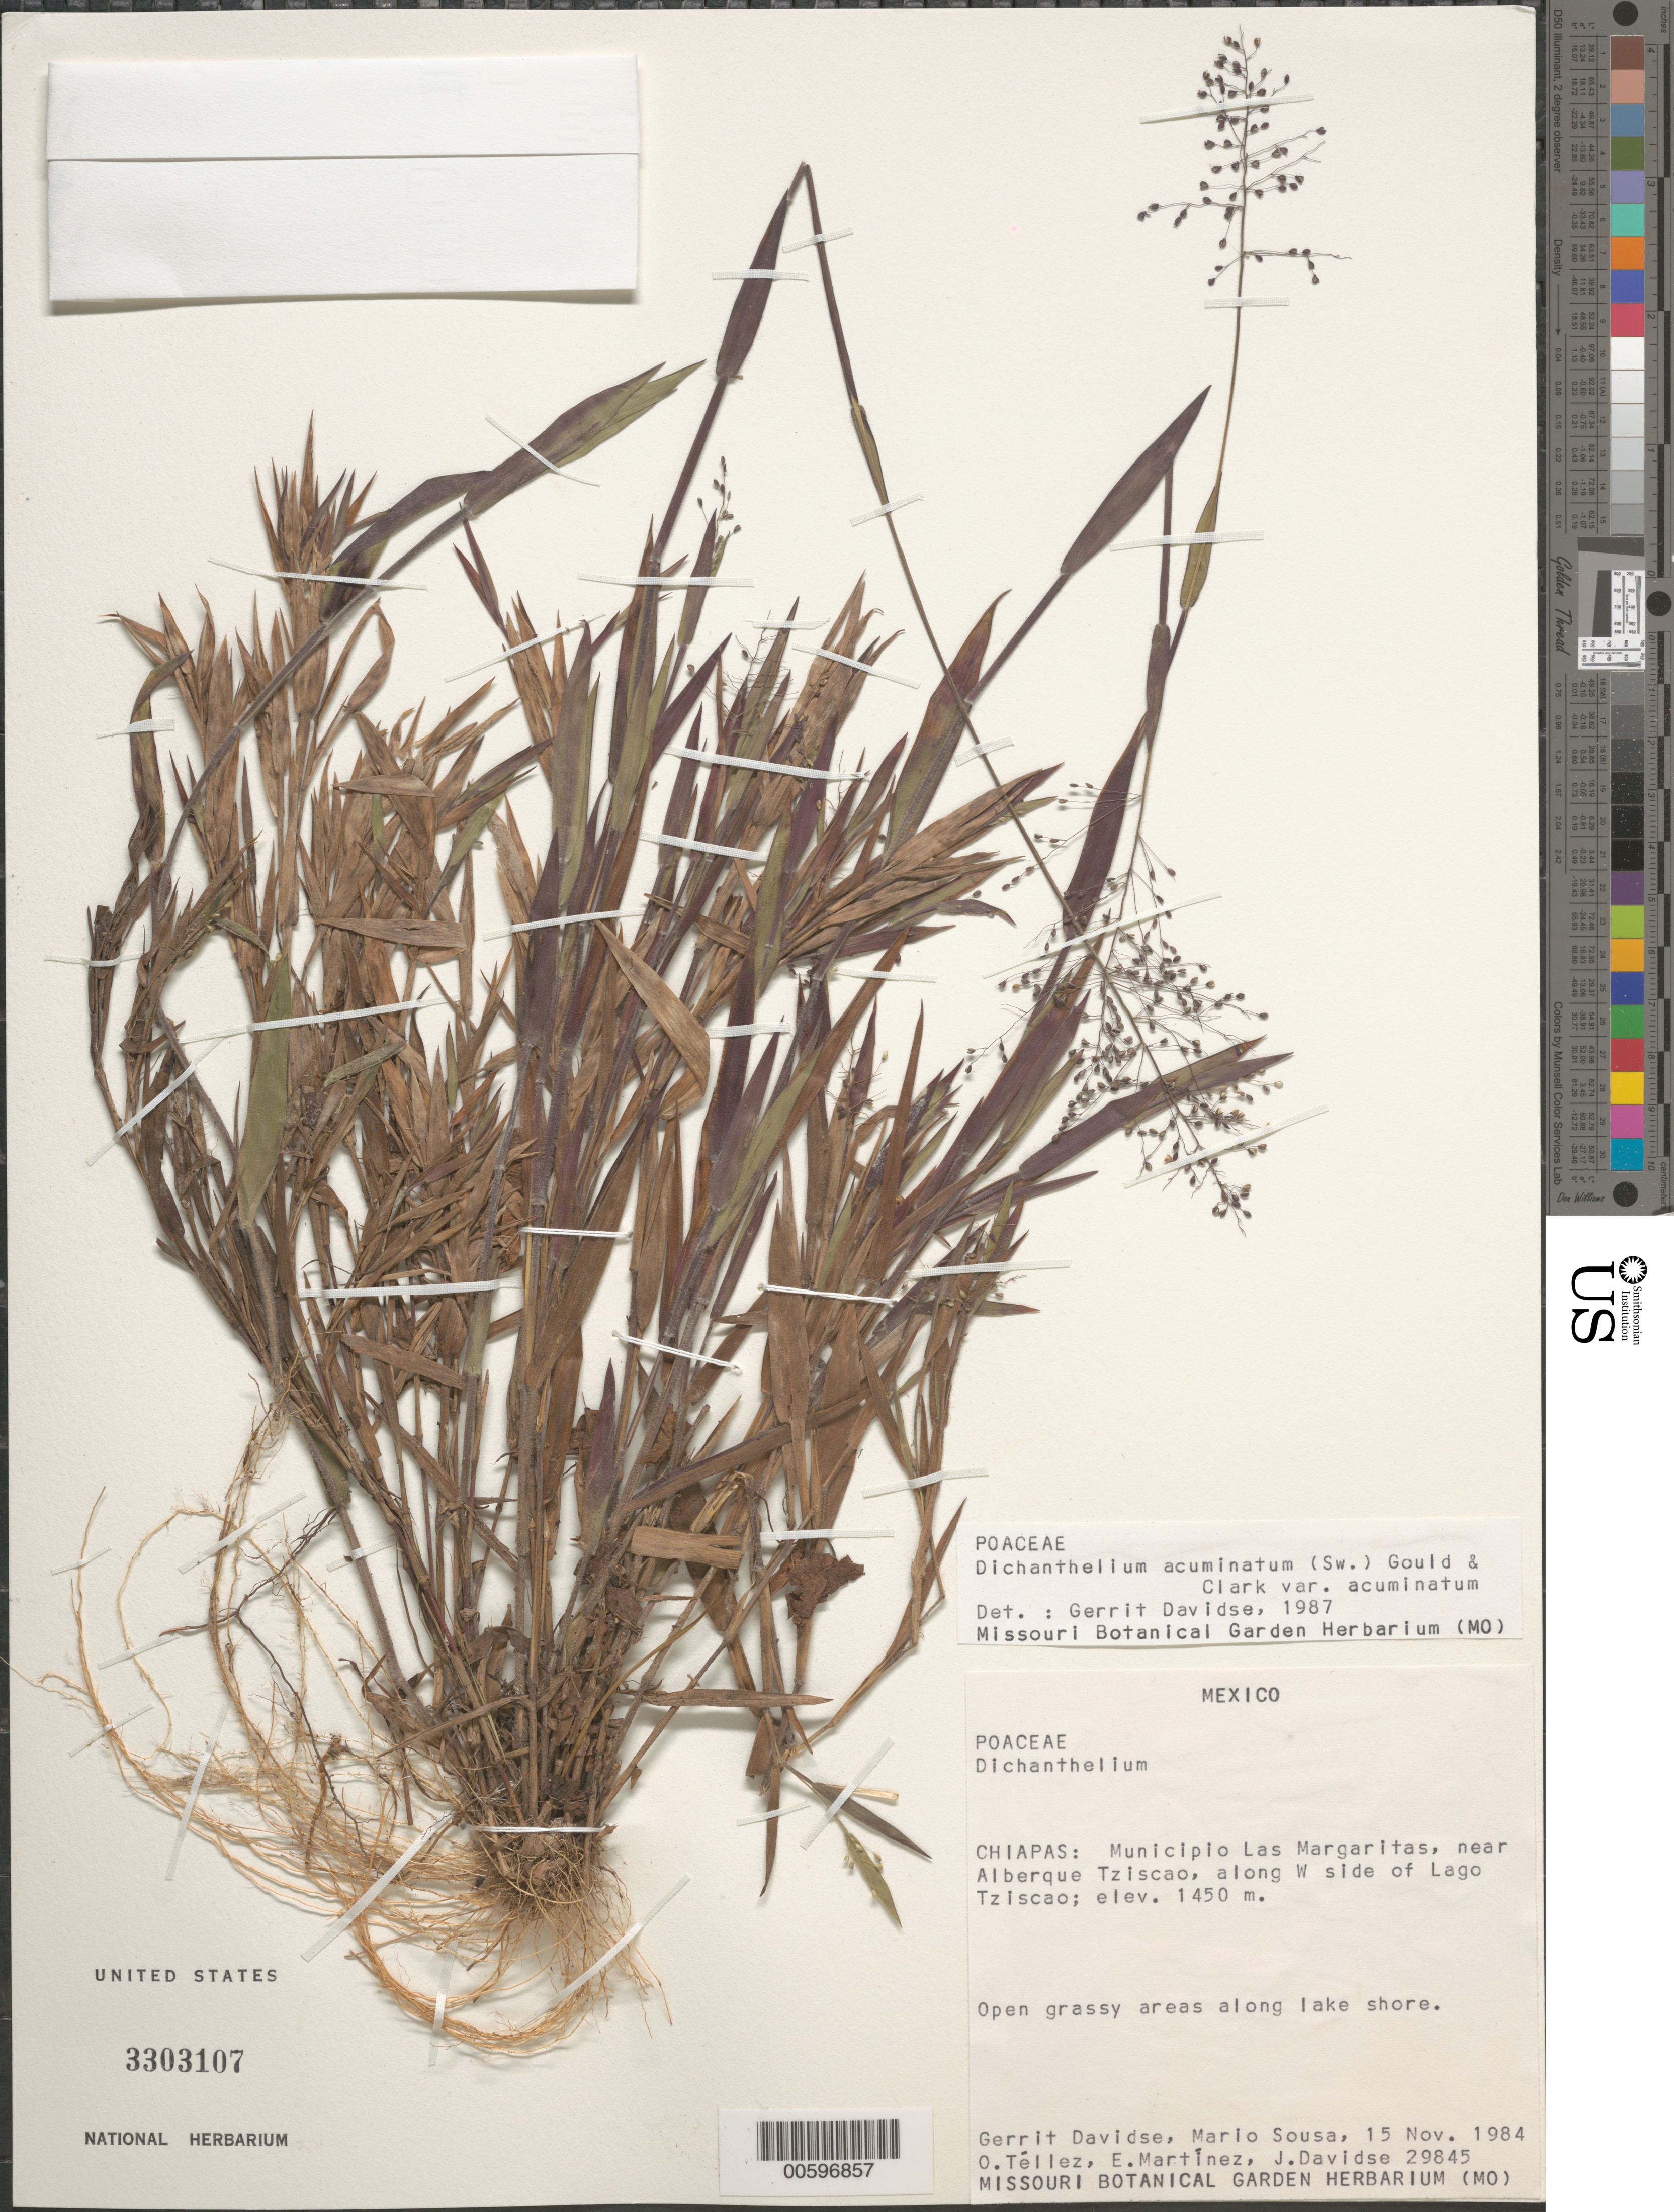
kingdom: Plantae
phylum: Tracheophyta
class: Liliopsida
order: Poales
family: Poaceae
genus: Dichanthelium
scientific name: Dichanthelium acuminatum var. acuminatum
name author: (Sw.) Gould & C.A. Clark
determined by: Davidse, Gerrit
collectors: G. Davidse, M. Sousa S., O. TTllez, E. Martfnez & J. Davidse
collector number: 29845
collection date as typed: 15 Nov 1984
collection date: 1984-11-15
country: Mexico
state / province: Chiapas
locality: Municipio Las Margaritas, near Alberque Tziscao, along W side of Lago Tziscao.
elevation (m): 1450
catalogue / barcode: US 3303107